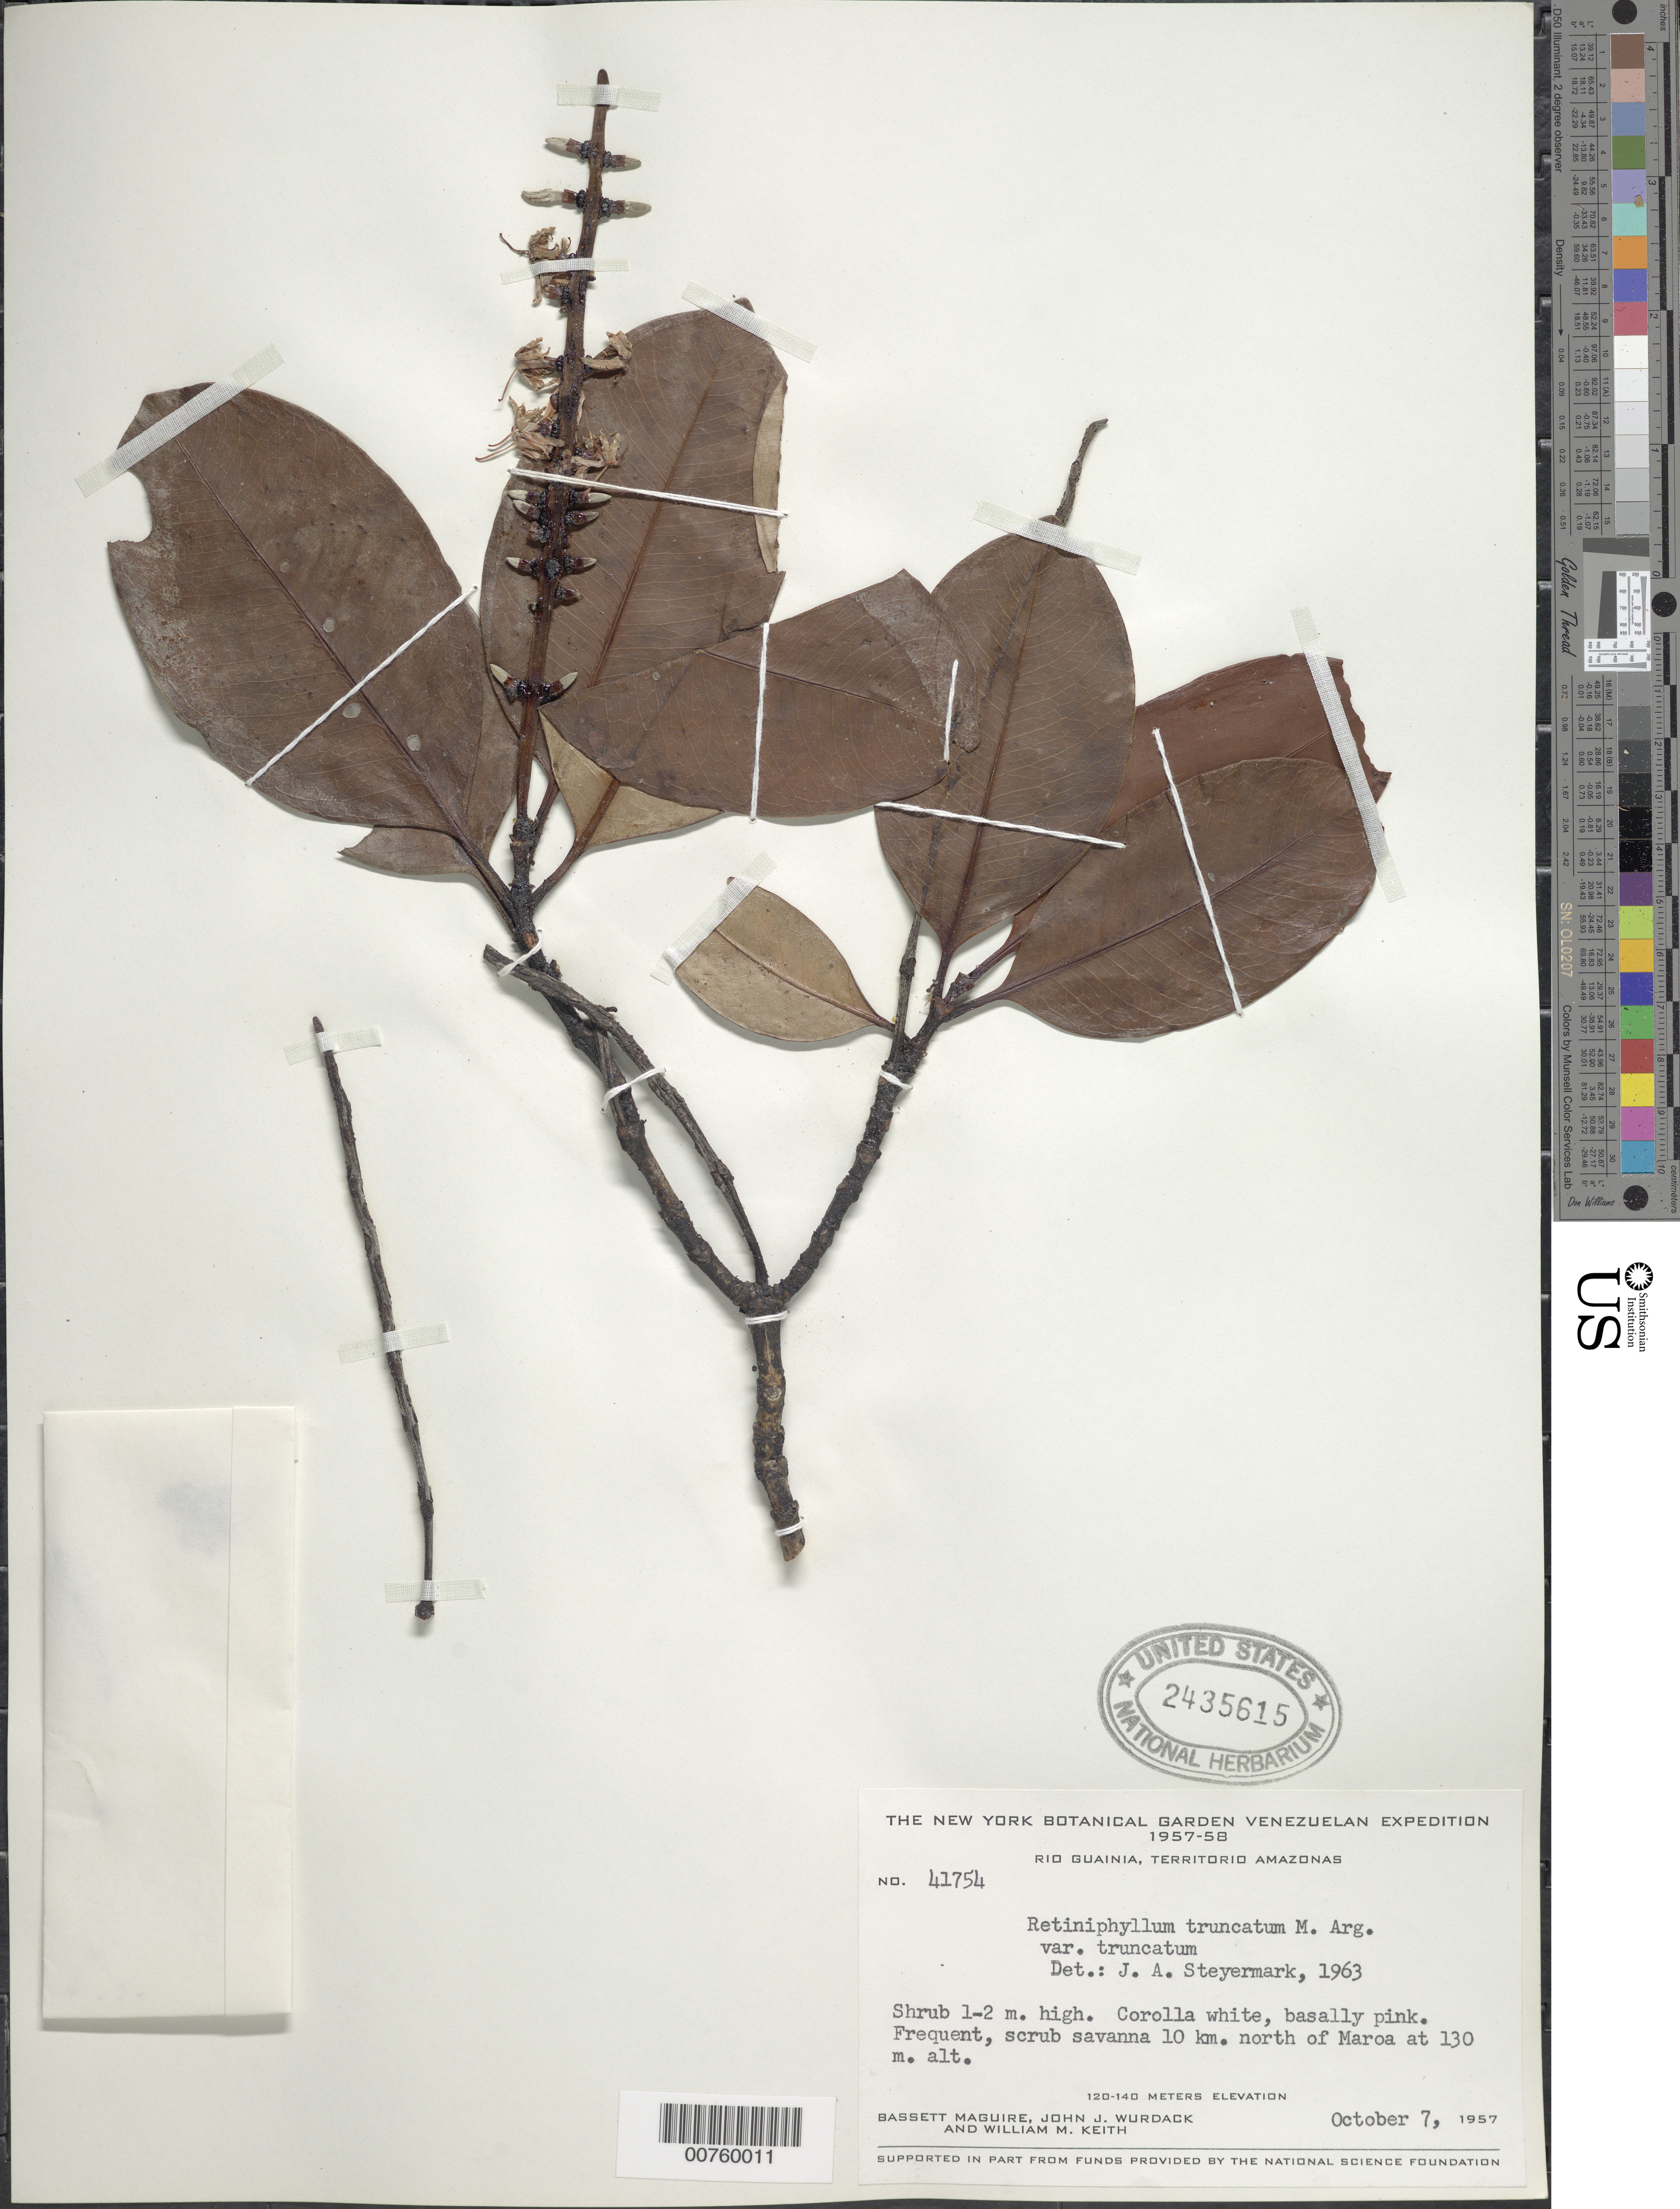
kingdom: Plantae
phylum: Tracheophyta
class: Magnoliopsida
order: Gentianales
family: Rubiaceae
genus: Retiniphyllum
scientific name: Retiniphyllum truncatum var. truncatum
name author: Müll. Arg.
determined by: Steyermark, Julian A., (VEN)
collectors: B. Maguire, J. J. Wurdack & W. Keith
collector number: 41754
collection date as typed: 7-Oct-57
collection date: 1957-10-07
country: Venezuela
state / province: Amazonas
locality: Río Guainía, 10 km N of Maroa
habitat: Scrub savanna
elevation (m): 130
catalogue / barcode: US 2435615